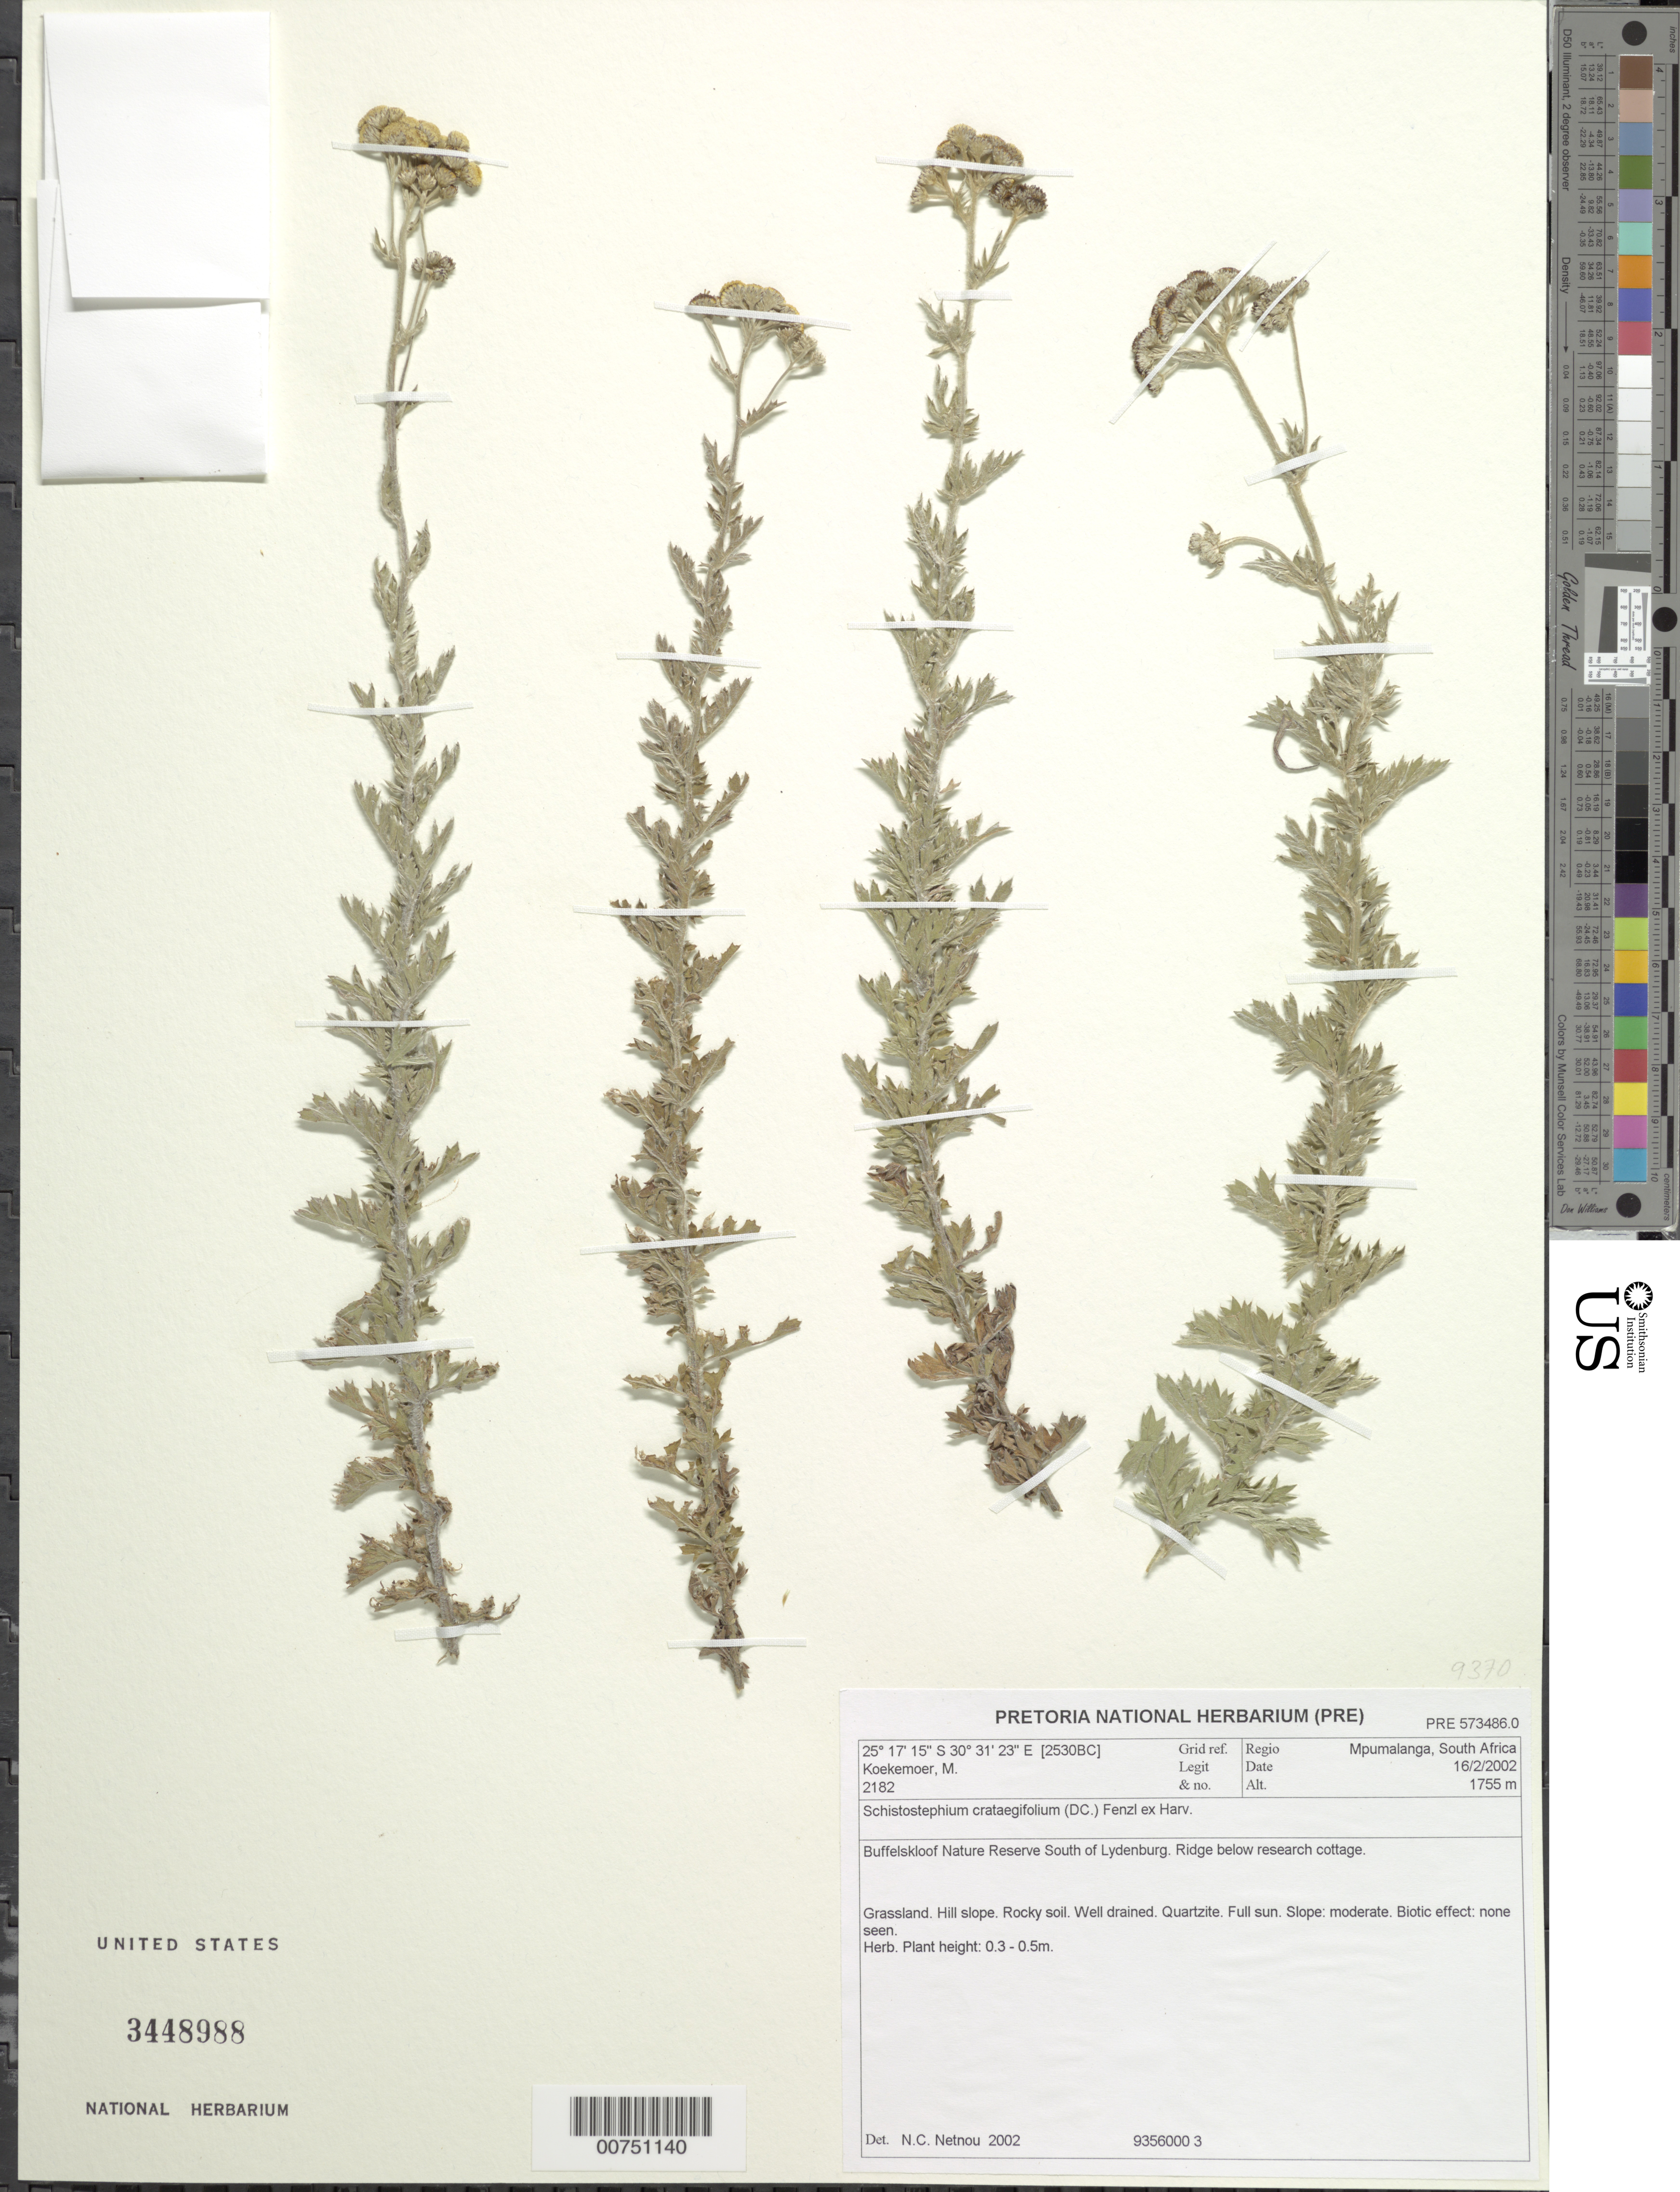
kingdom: Plantae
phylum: Tracheophyta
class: Magnoliopsida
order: Asterales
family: Asteraceae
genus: Schistostephium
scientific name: Schistostephium crataegifolium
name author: (DC.) Fenzl ex Harv.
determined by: Netnou, N. C.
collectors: M. Koekemoer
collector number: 2182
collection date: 2002-02-16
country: South Africa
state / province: Mpumalanga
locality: Mpumalanga, Buffelskloof Nature Reserve, S of Lydenburg, just below research cottage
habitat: Grassland; hillslope, rocky soil, well-drained, full sun, moderate slope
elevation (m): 1755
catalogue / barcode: US 3448988